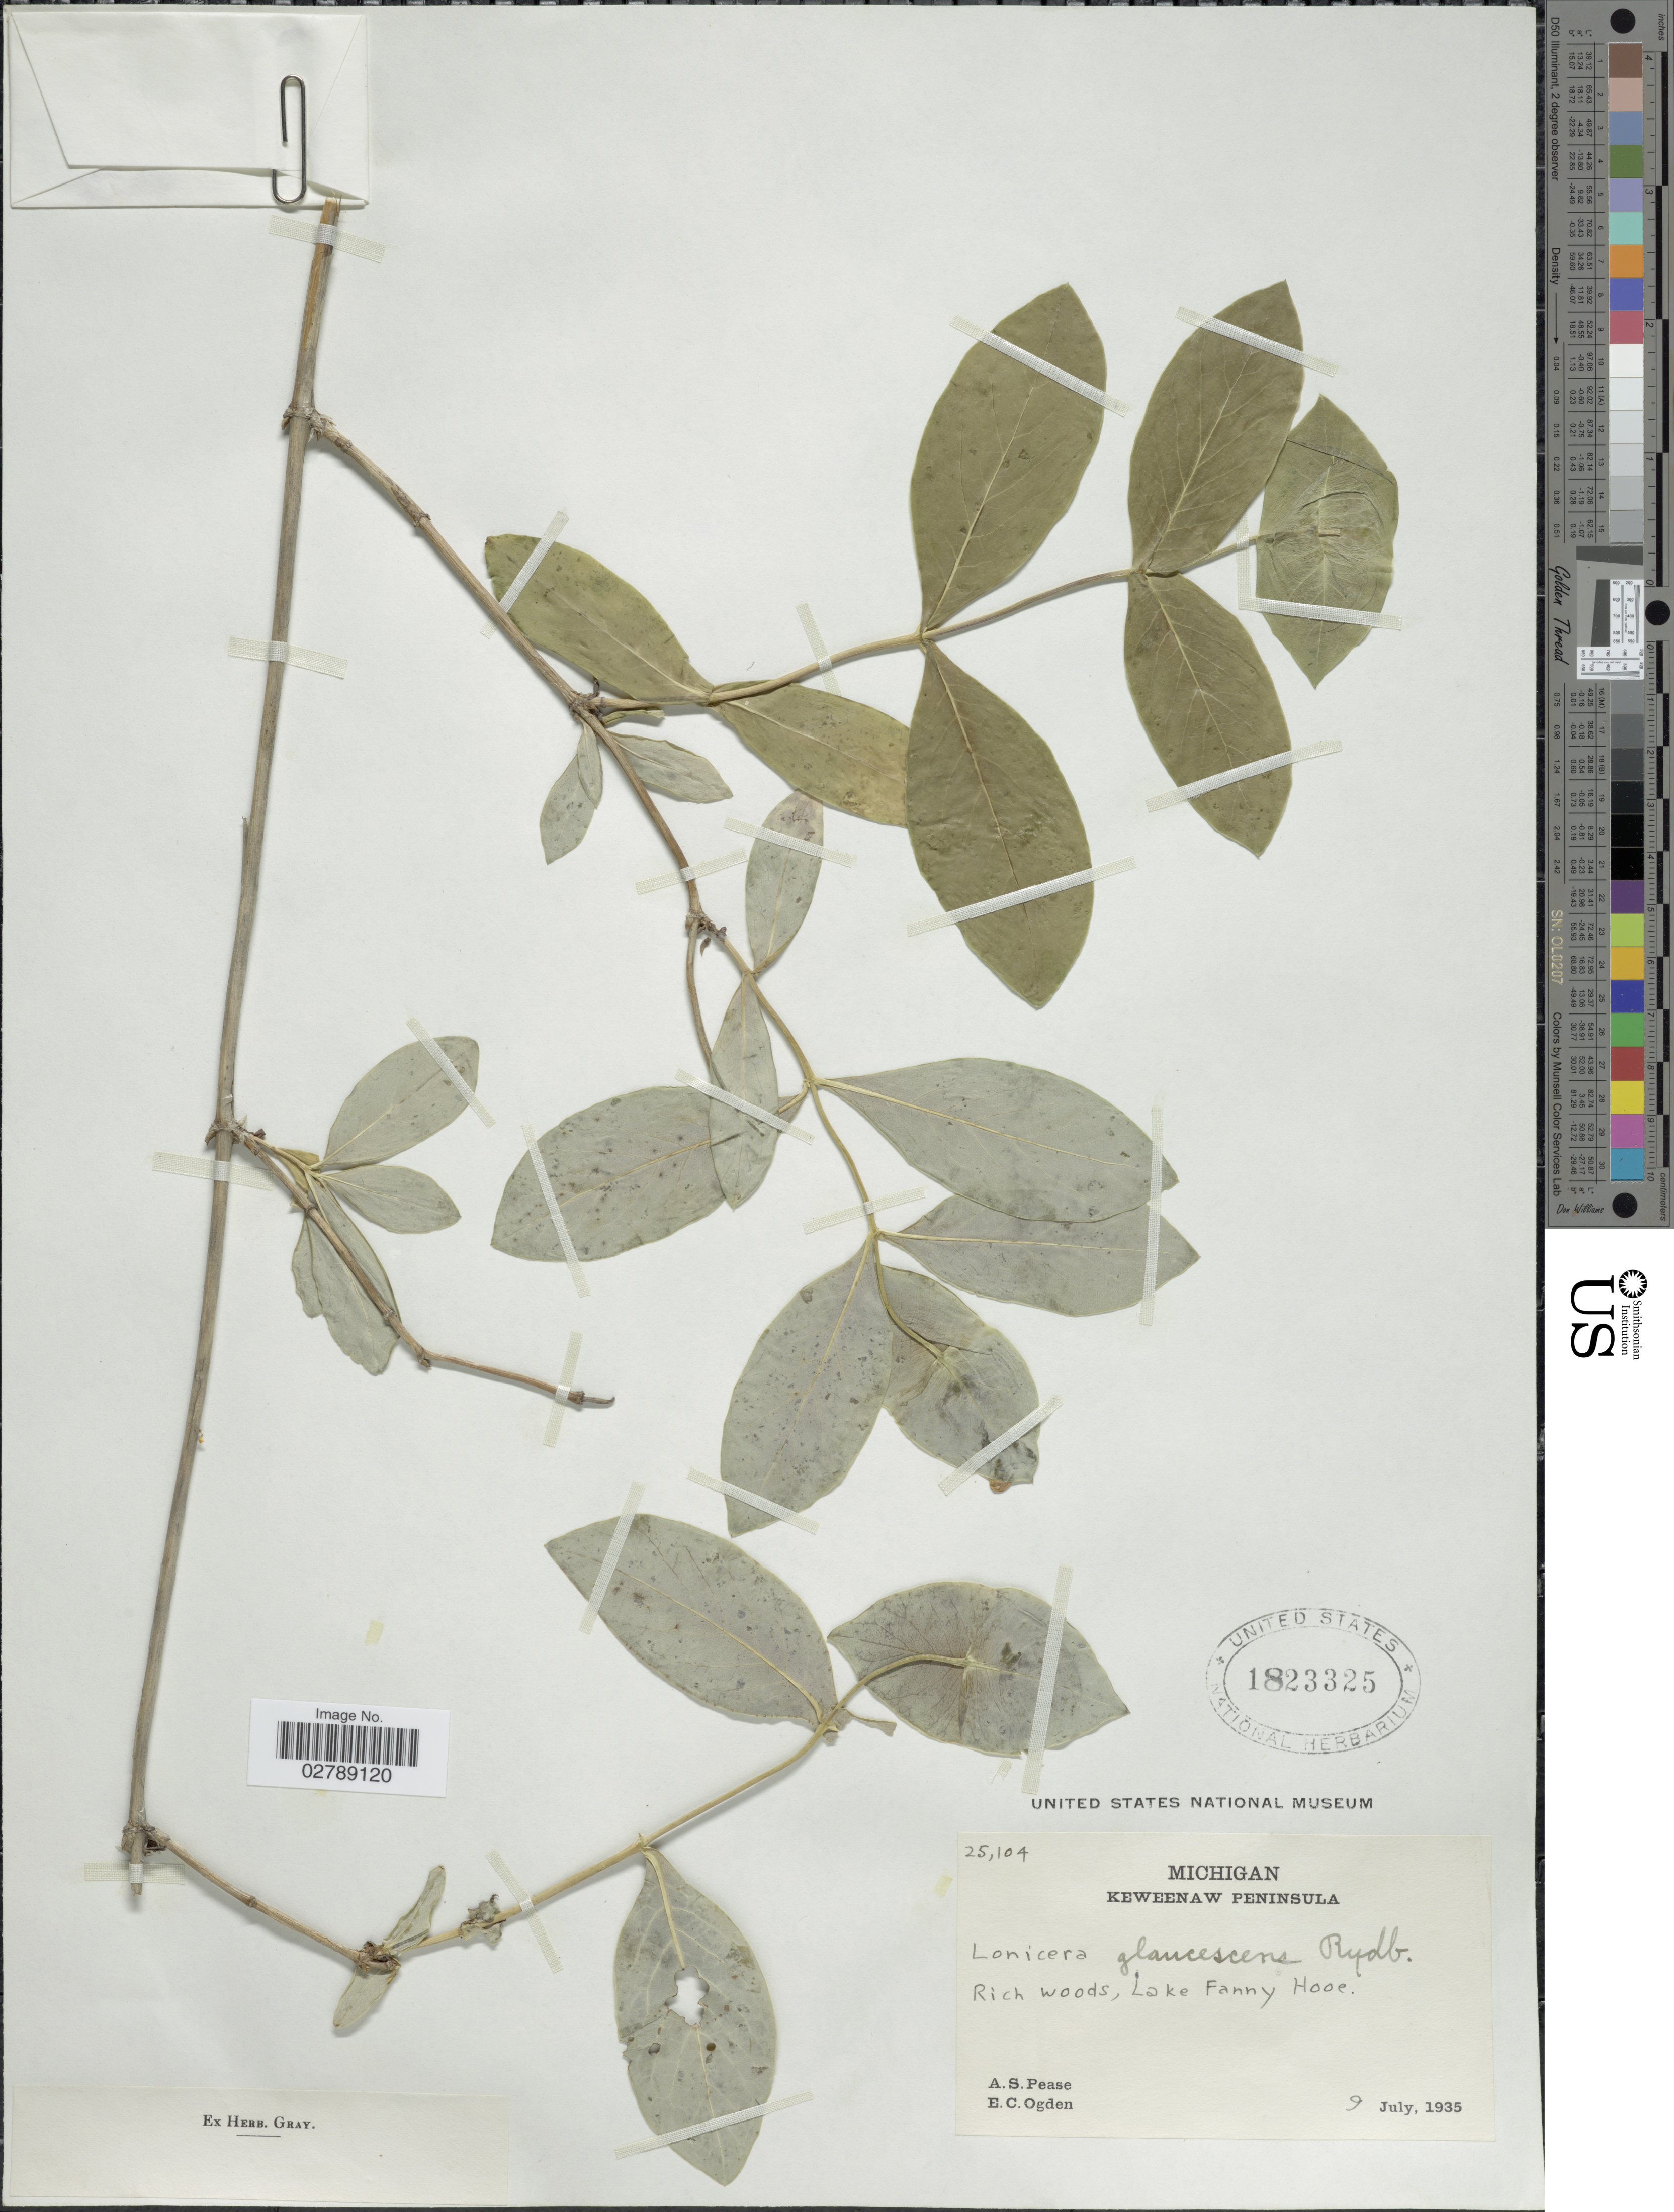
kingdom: Plantae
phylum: Tracheophyta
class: Magnoliopsida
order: Dipsacales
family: Caprifoliaceae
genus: Lonicera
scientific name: Lonicera dioica var. glaucescens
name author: (Rydb.) Butters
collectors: A. S. Pease & E. Ogden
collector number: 25104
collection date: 1935-07-09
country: United States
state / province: Michigan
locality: Keweenaw Peninsula. Rich woods, Lake Fanny Hooe.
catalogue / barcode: US 1823325